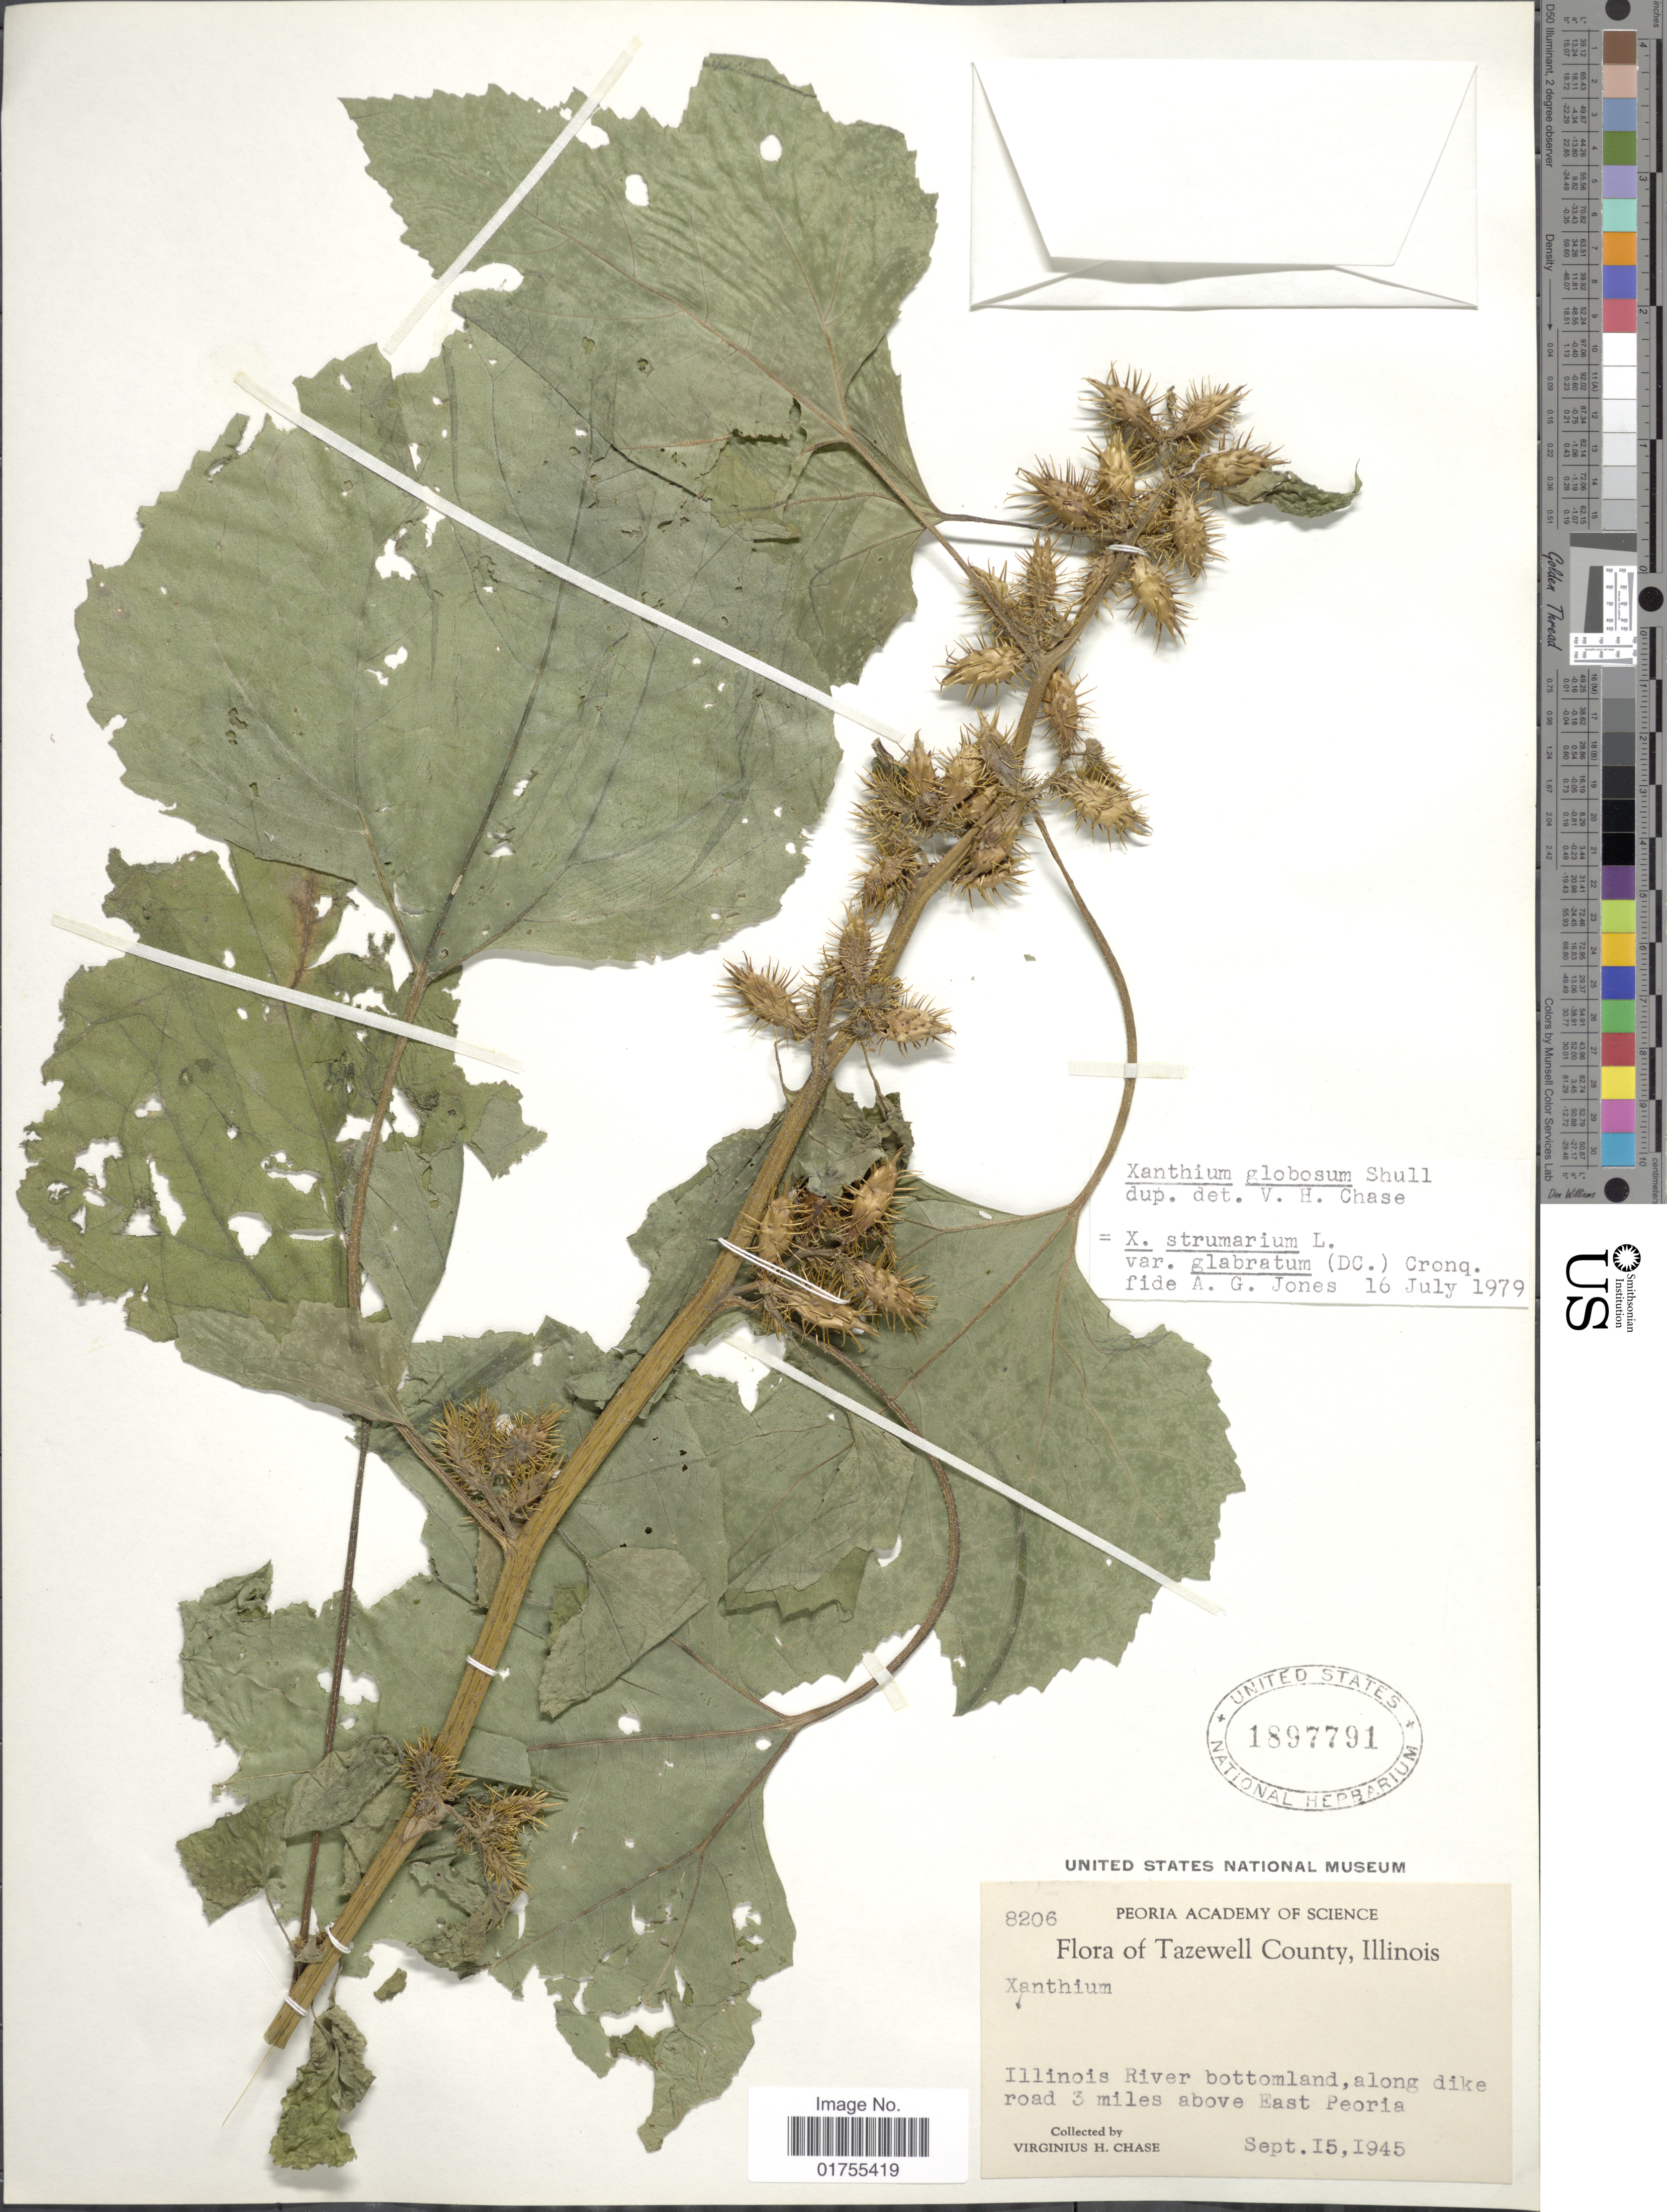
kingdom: Plantae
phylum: Tracheophyta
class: Magnoliopsida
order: Asterales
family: Asteraceae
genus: Xanthium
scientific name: Xanthium strumarium var. glabratum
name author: Mill.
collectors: V. H. Chase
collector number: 8206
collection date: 1945-09-15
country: United States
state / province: Illinois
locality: Tazewell County, Illinois River bottomland, along dike road 3 miles above East Peoria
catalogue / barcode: US 1897791